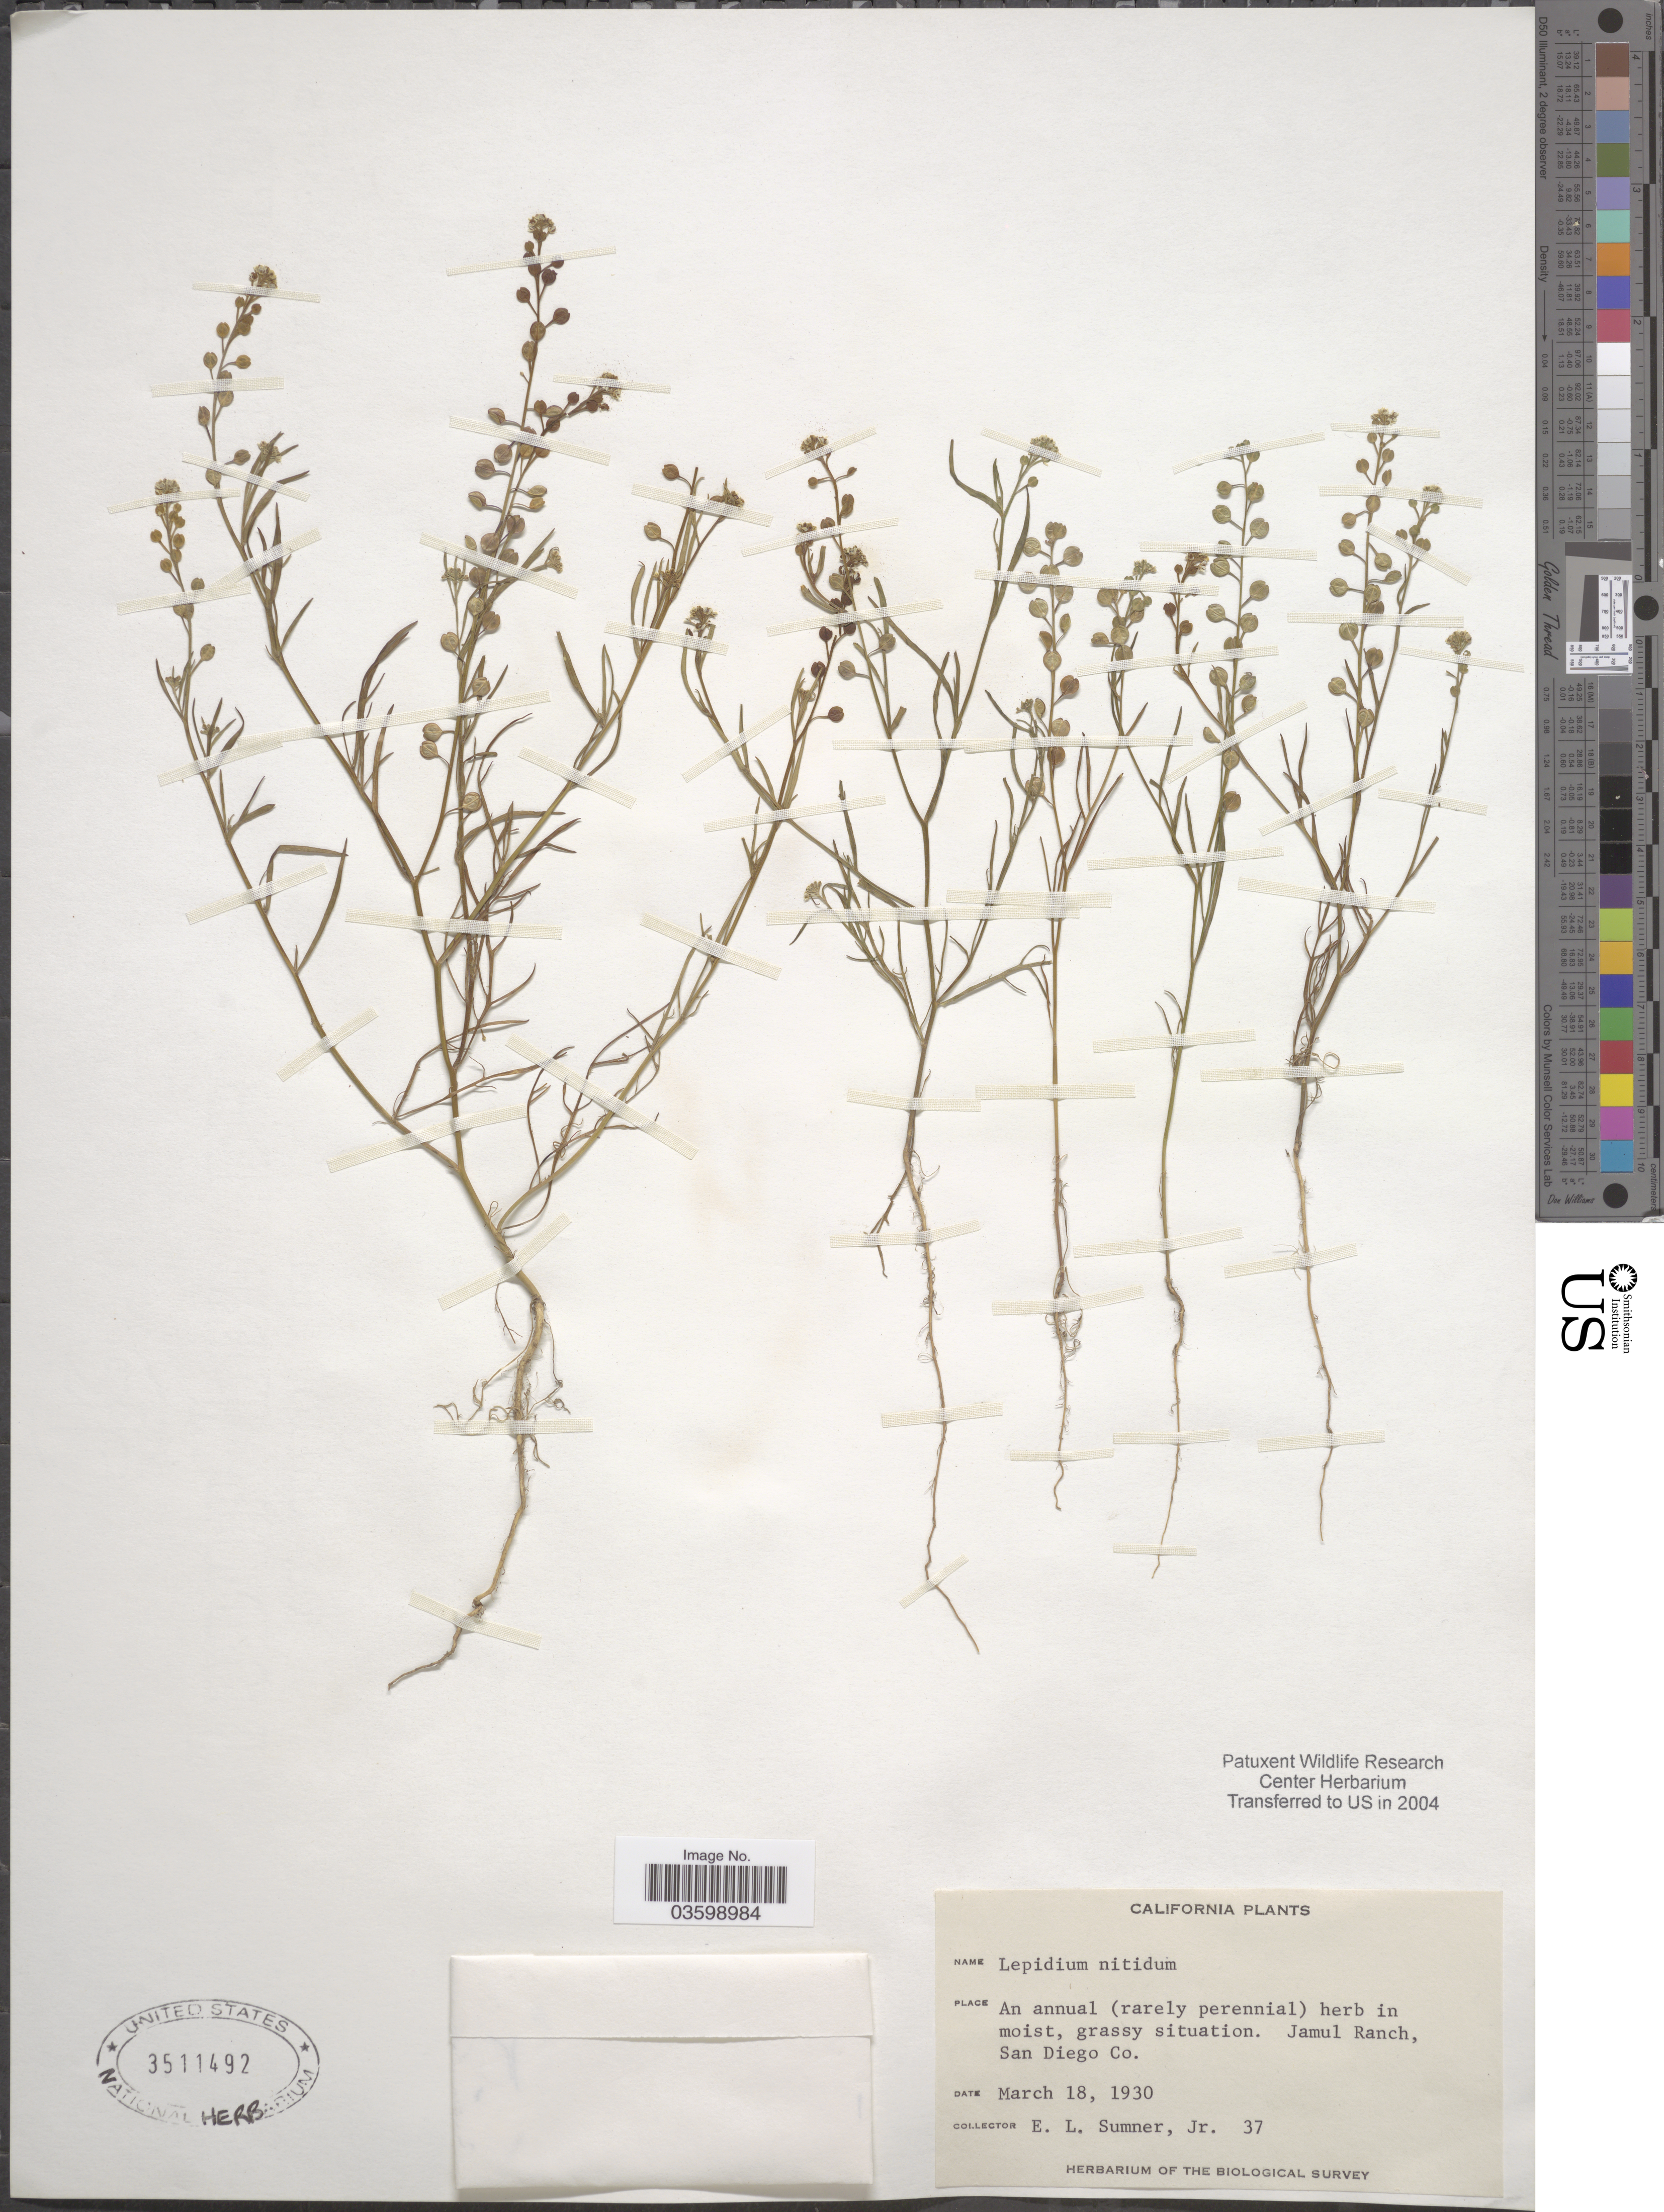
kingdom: Plantae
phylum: Tracheophyta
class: Magnoliopsida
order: Brassicales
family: Brassicaceae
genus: Lepidium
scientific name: Lepidium nitidum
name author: Nutt.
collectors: E. Sumner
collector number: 37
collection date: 1930-03-18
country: United States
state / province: California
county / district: San Diego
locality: Jamul Ranch, San Diego Co.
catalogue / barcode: US 3511492